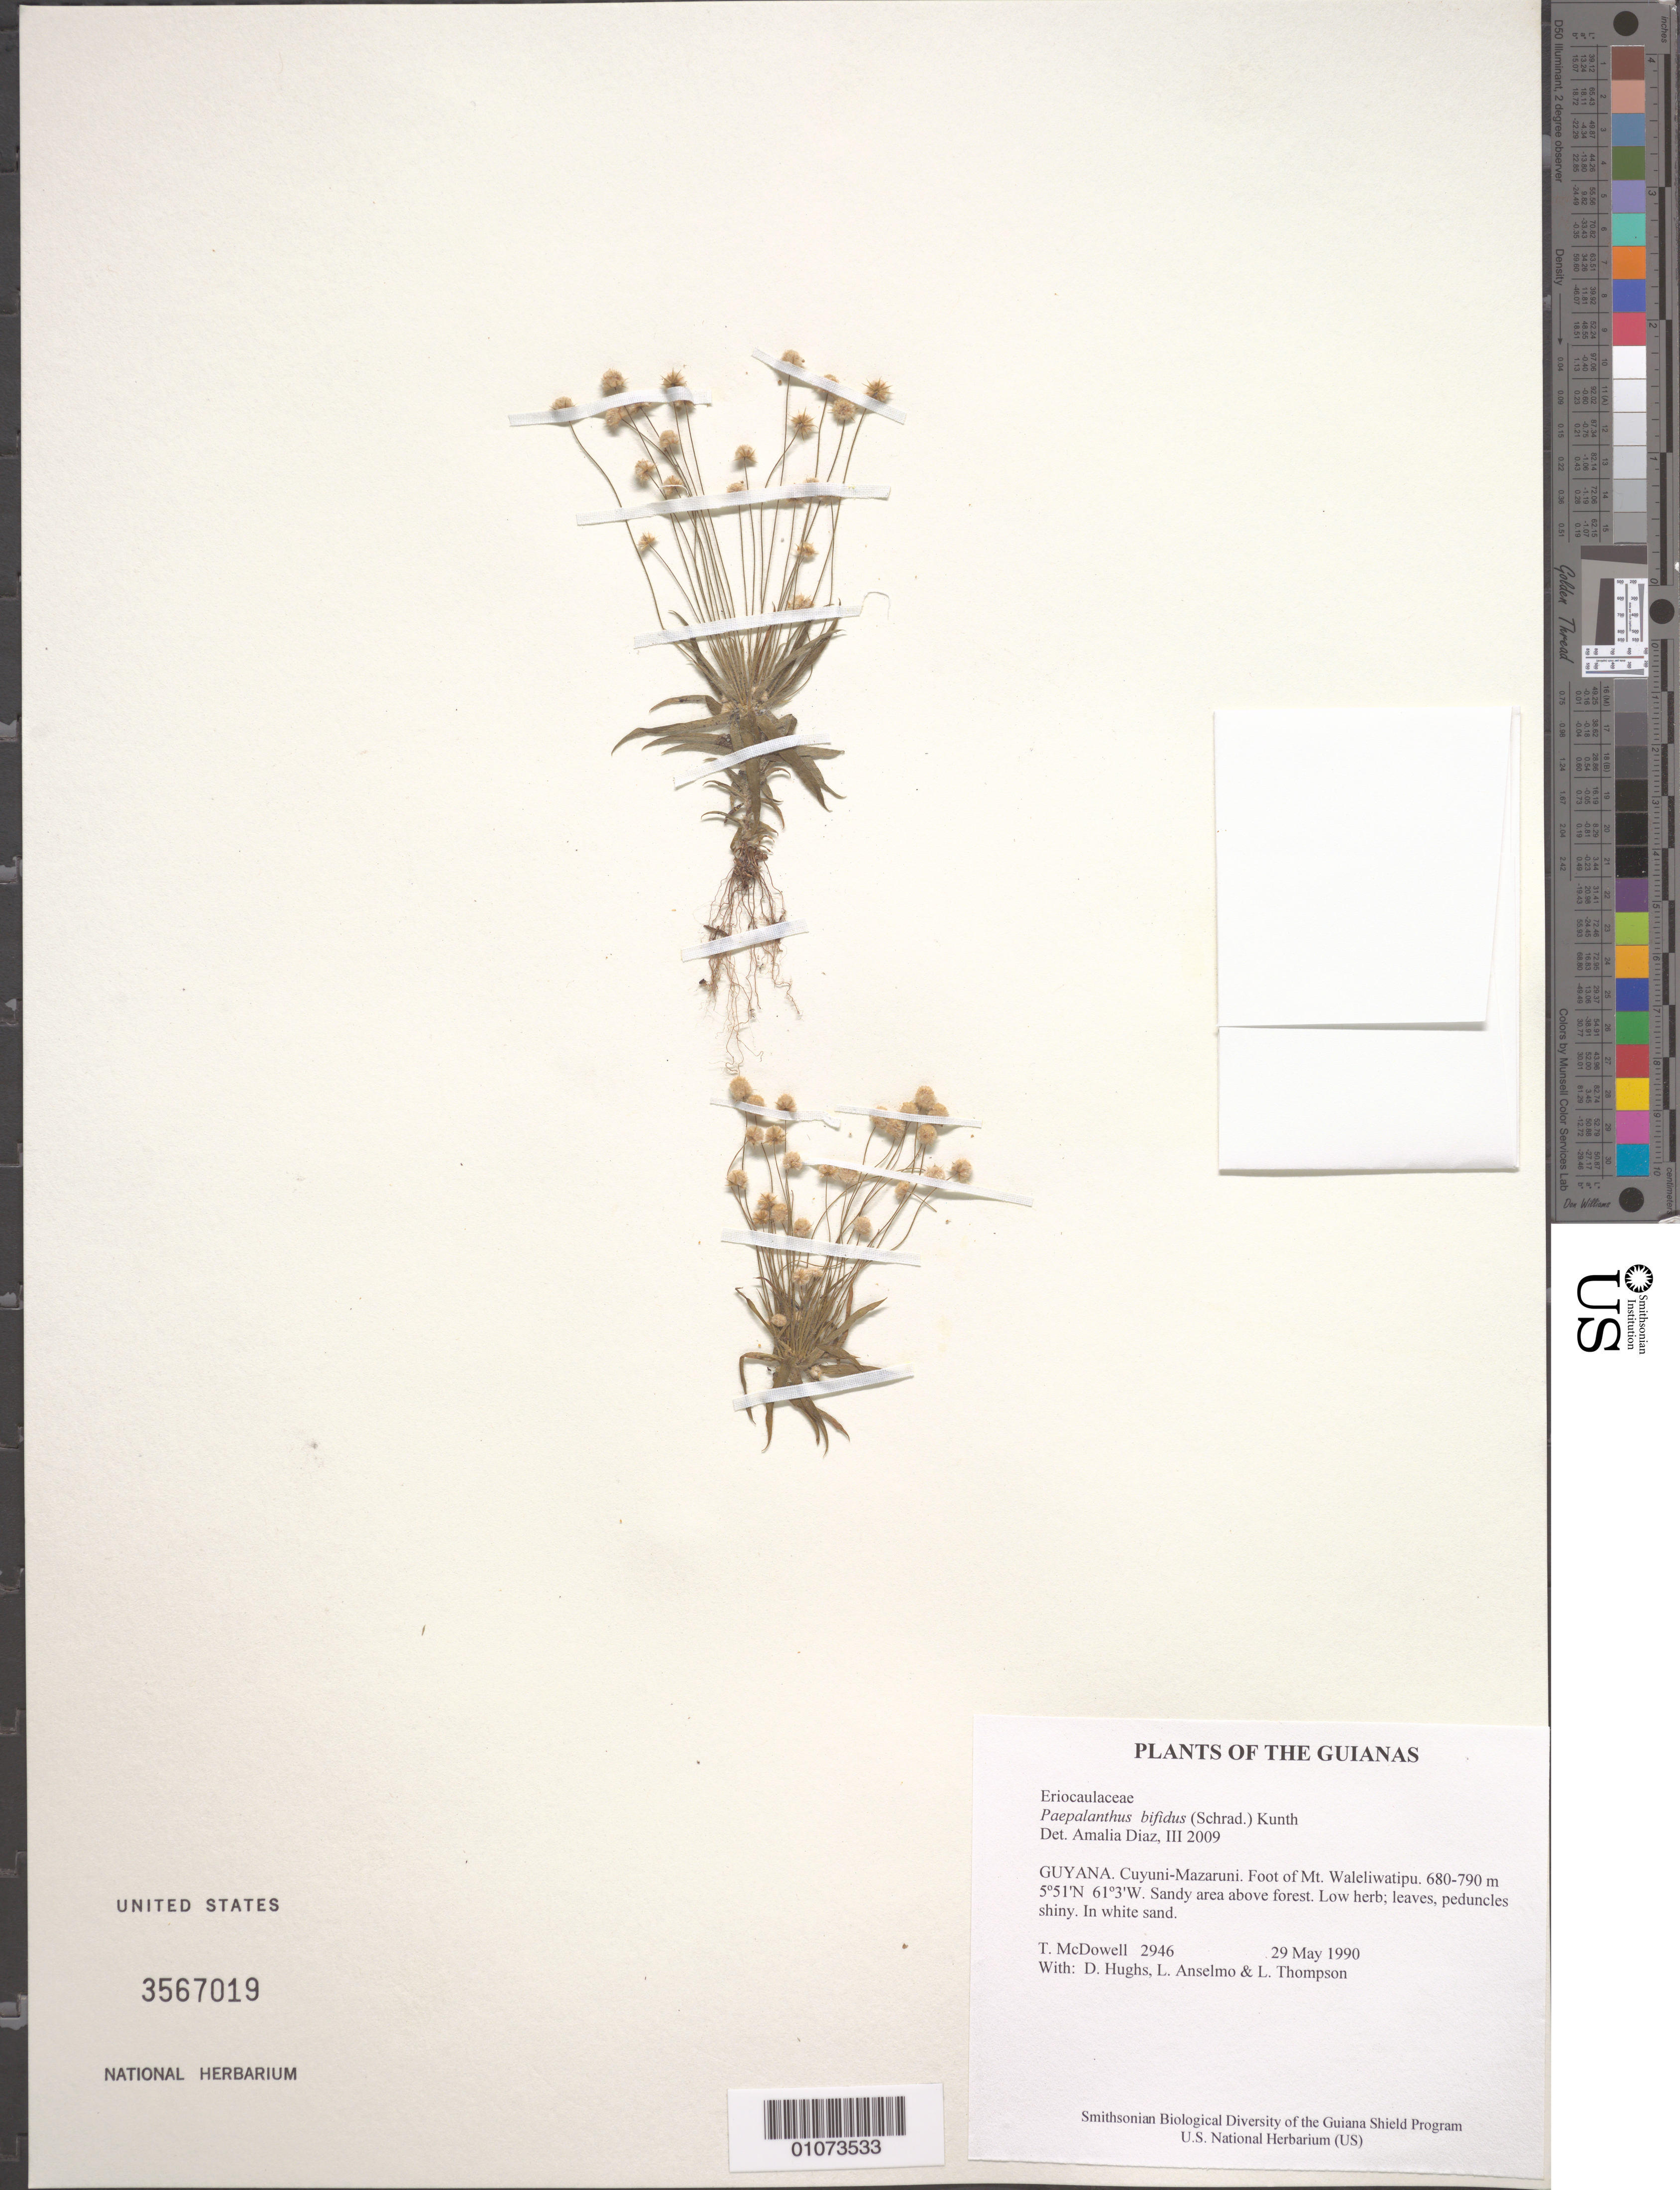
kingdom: Plantae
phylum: Tracheophyta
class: Liliopsida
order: Poales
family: Eriocaulaceae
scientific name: Giuliettia bifida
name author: (Schrad.) Andrino & Sano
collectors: T. McDowell, D. Hughs, L. Anselmo & L. Thompson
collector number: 2946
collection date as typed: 29 May 1990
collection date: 1990-05-29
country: Guyana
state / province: Cuyuni-Mazaruni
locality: Foot of Mt. Waleliwatipu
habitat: Sandy area above forest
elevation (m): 680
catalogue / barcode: US 3567019